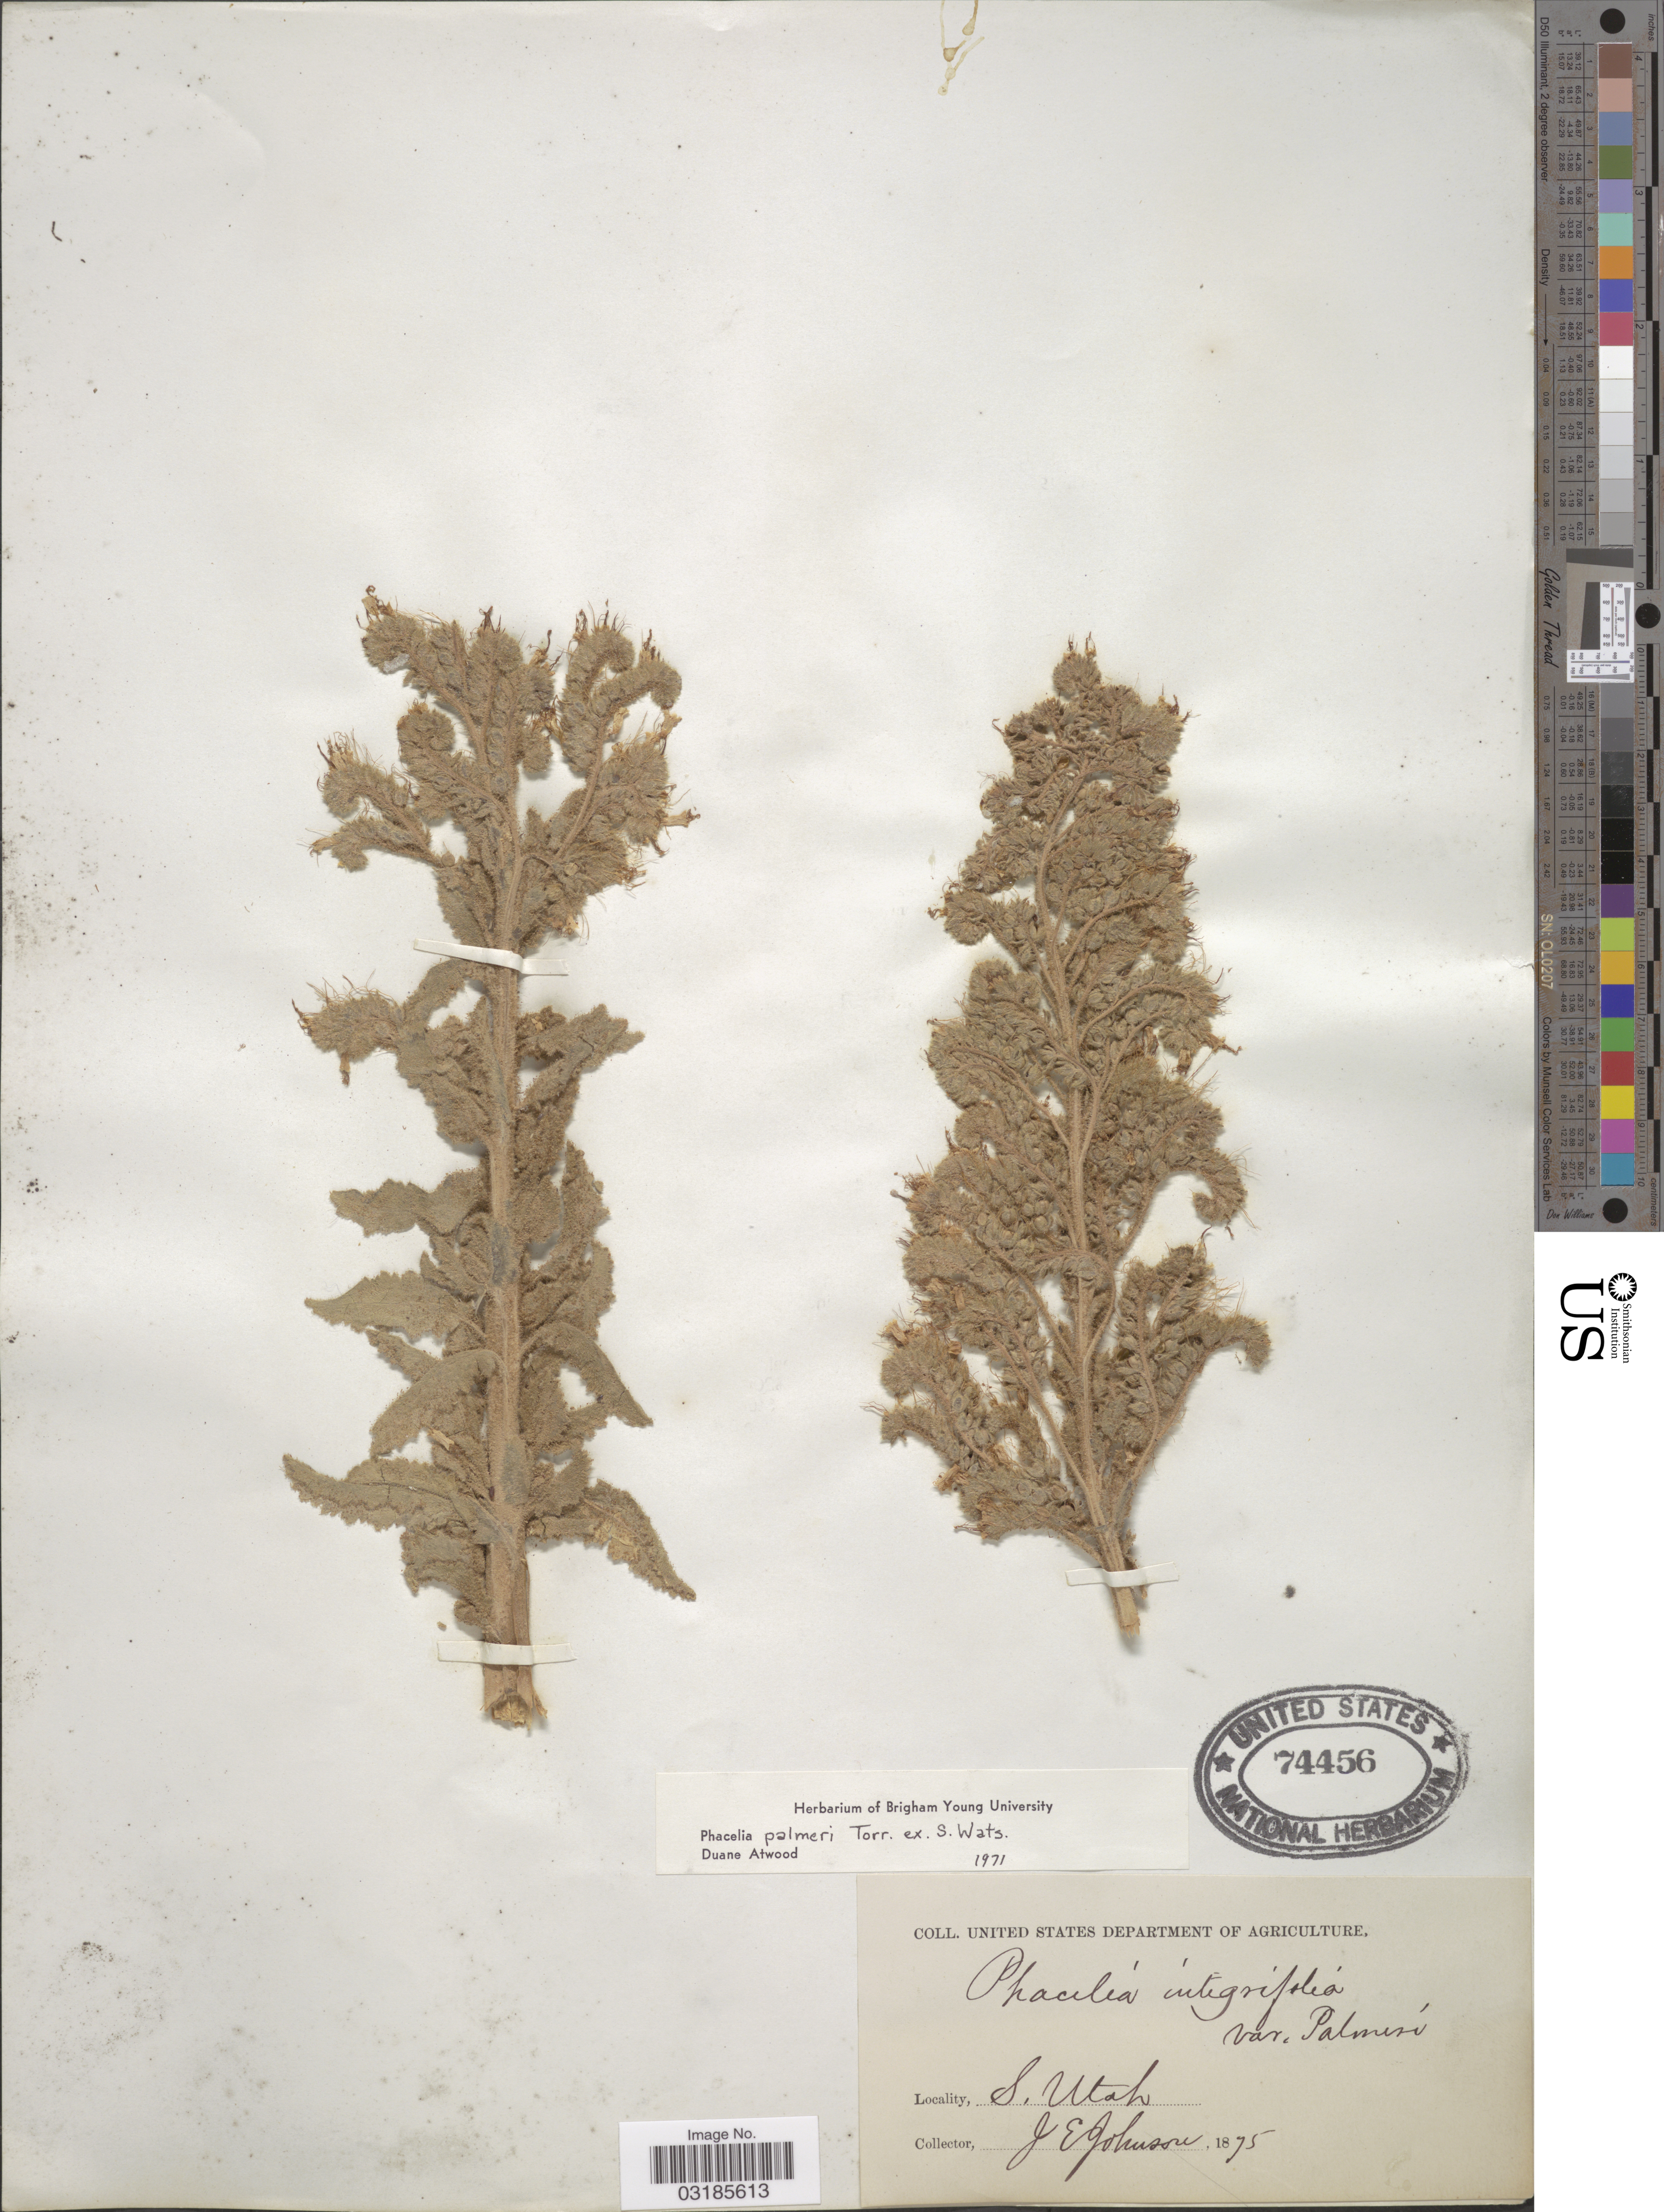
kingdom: Plantae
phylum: Tracheophyta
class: Magnoliopsida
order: Boraginales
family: Hydrophyllaceae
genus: Phacelia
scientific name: Phacelia palmeri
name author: Torr. ex S. Watson in C. King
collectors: J. E. Johnson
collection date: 1875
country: United States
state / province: Utah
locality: S. Utah.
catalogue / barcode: US 74456